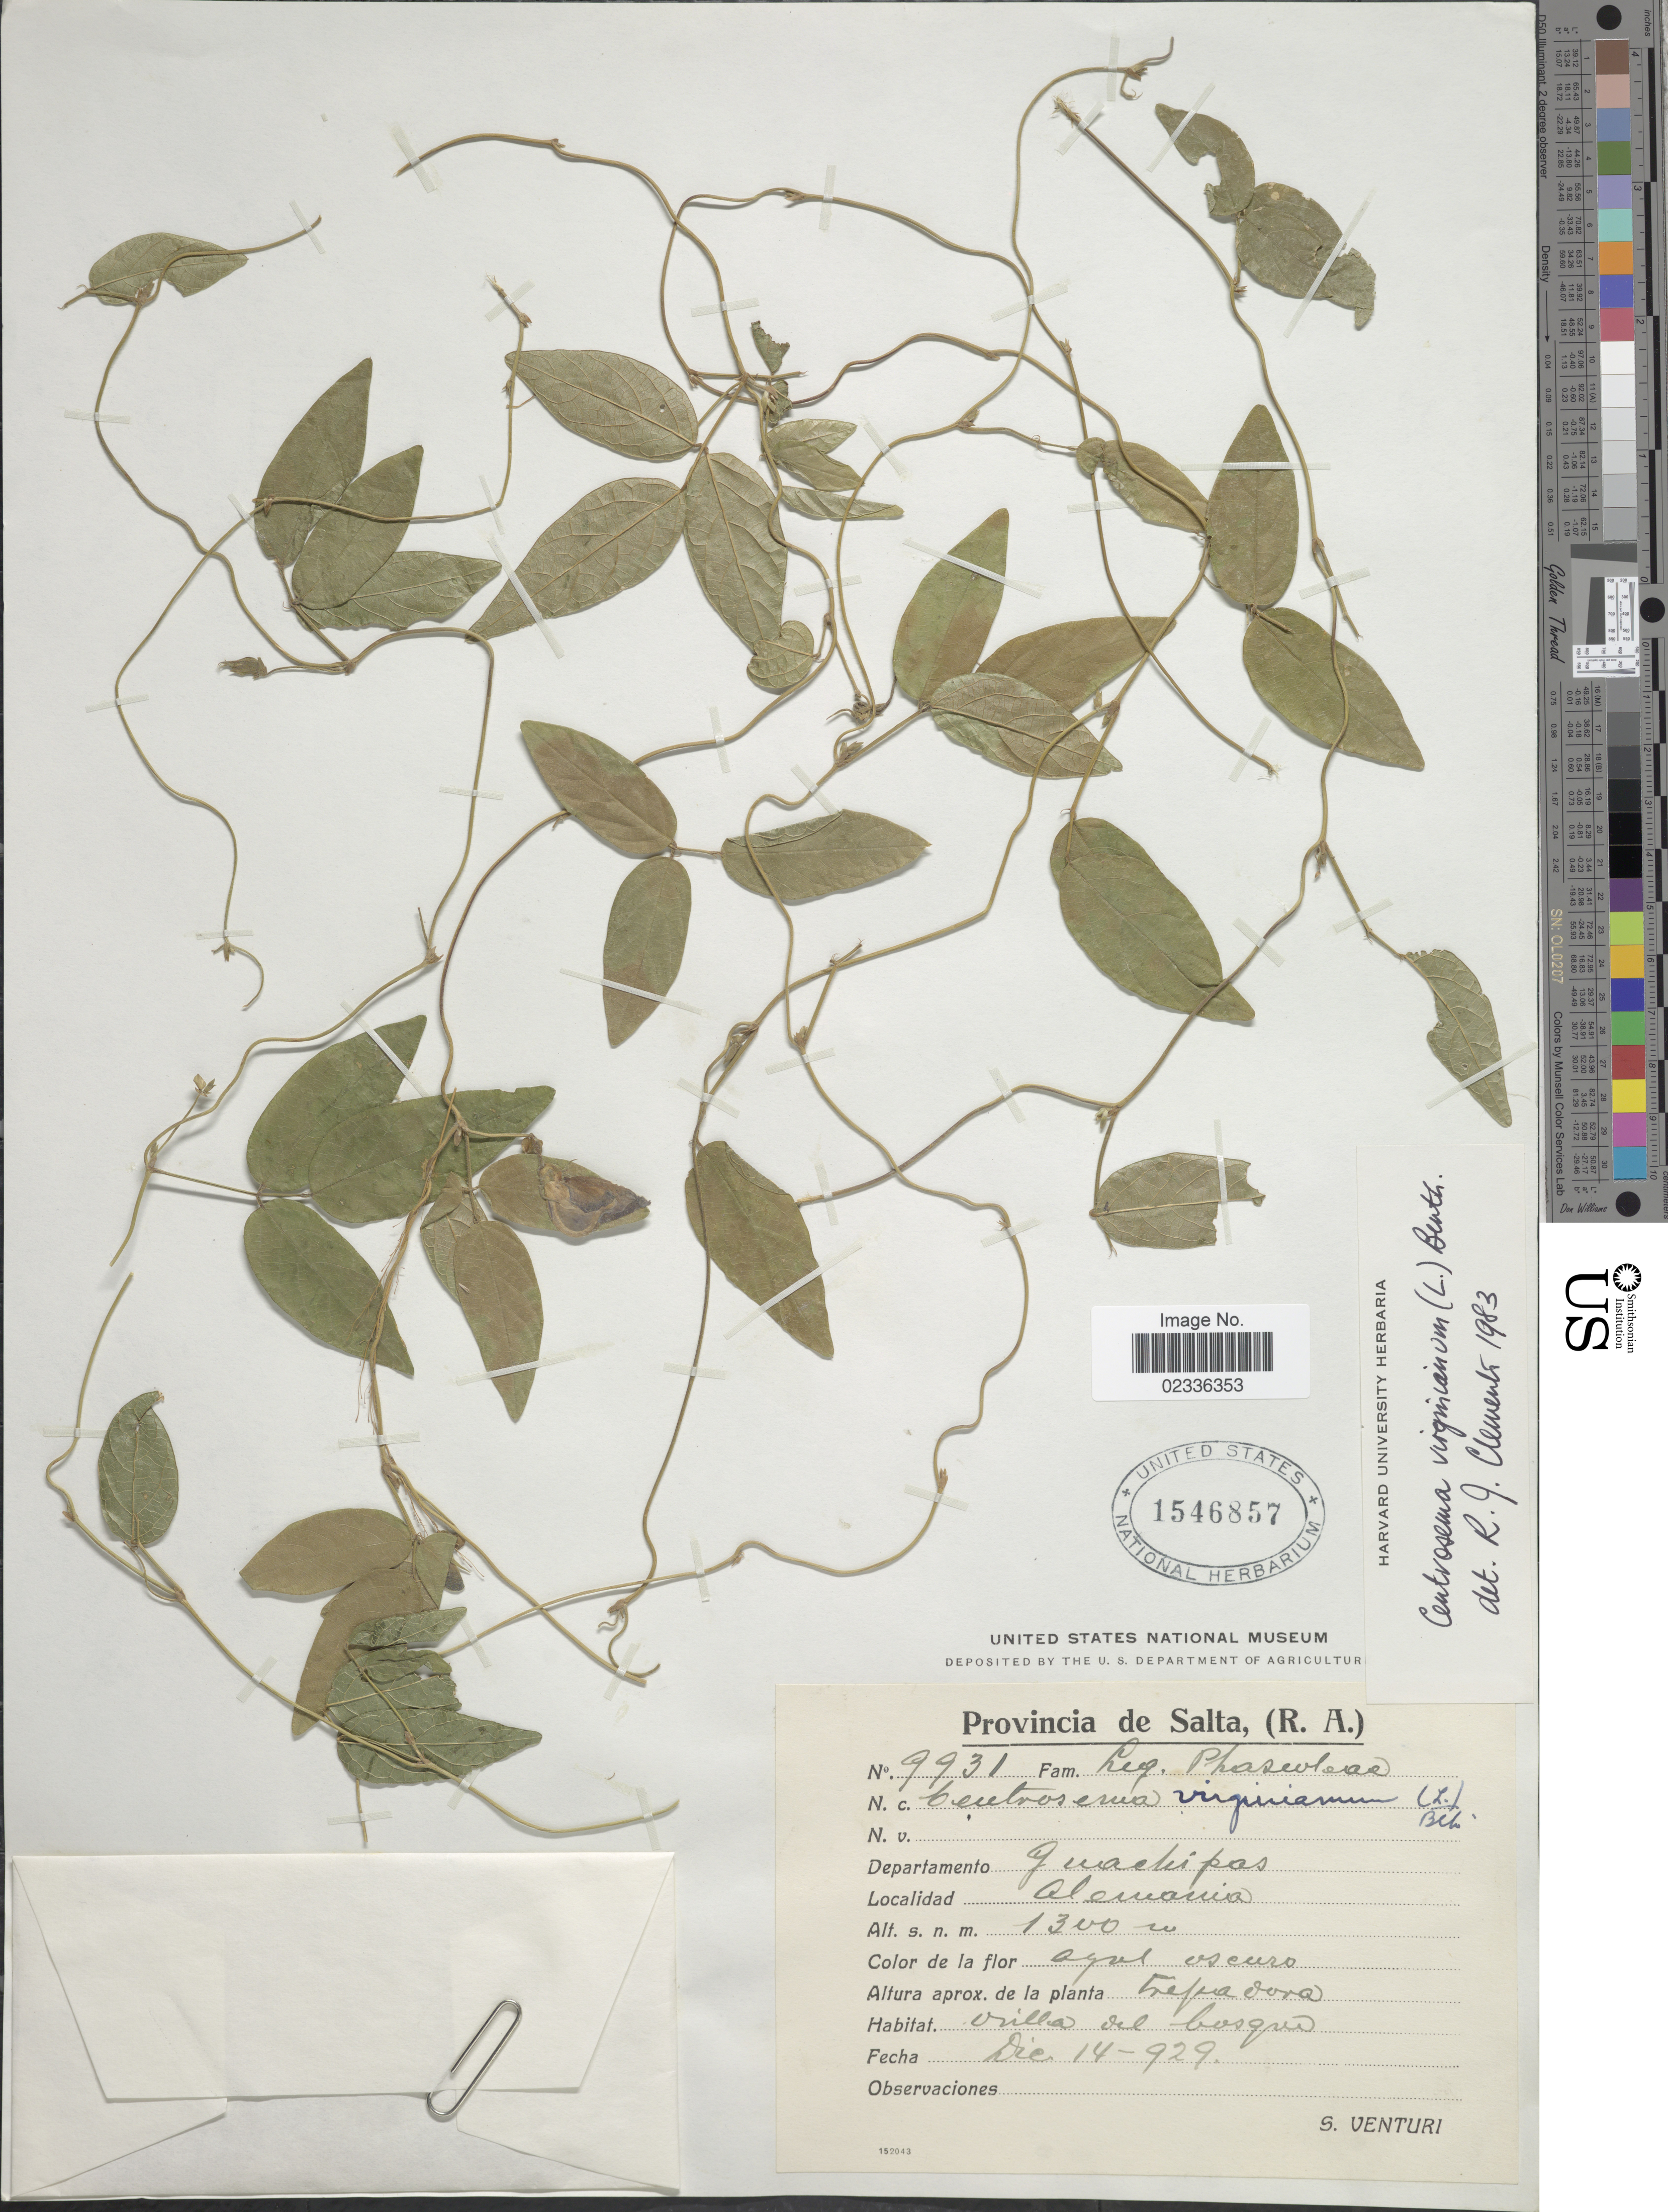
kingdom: Plantae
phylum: Tracheophyta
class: Magnoliopsida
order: Fabales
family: Fabaceae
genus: Centrosema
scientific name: Centrosema virginianum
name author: (L.) Benth.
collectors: S. Venturi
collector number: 9931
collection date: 1929-12-14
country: Argentina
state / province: Salta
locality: Departamento Guachipas, Alemania.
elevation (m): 1300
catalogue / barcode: US 1546857